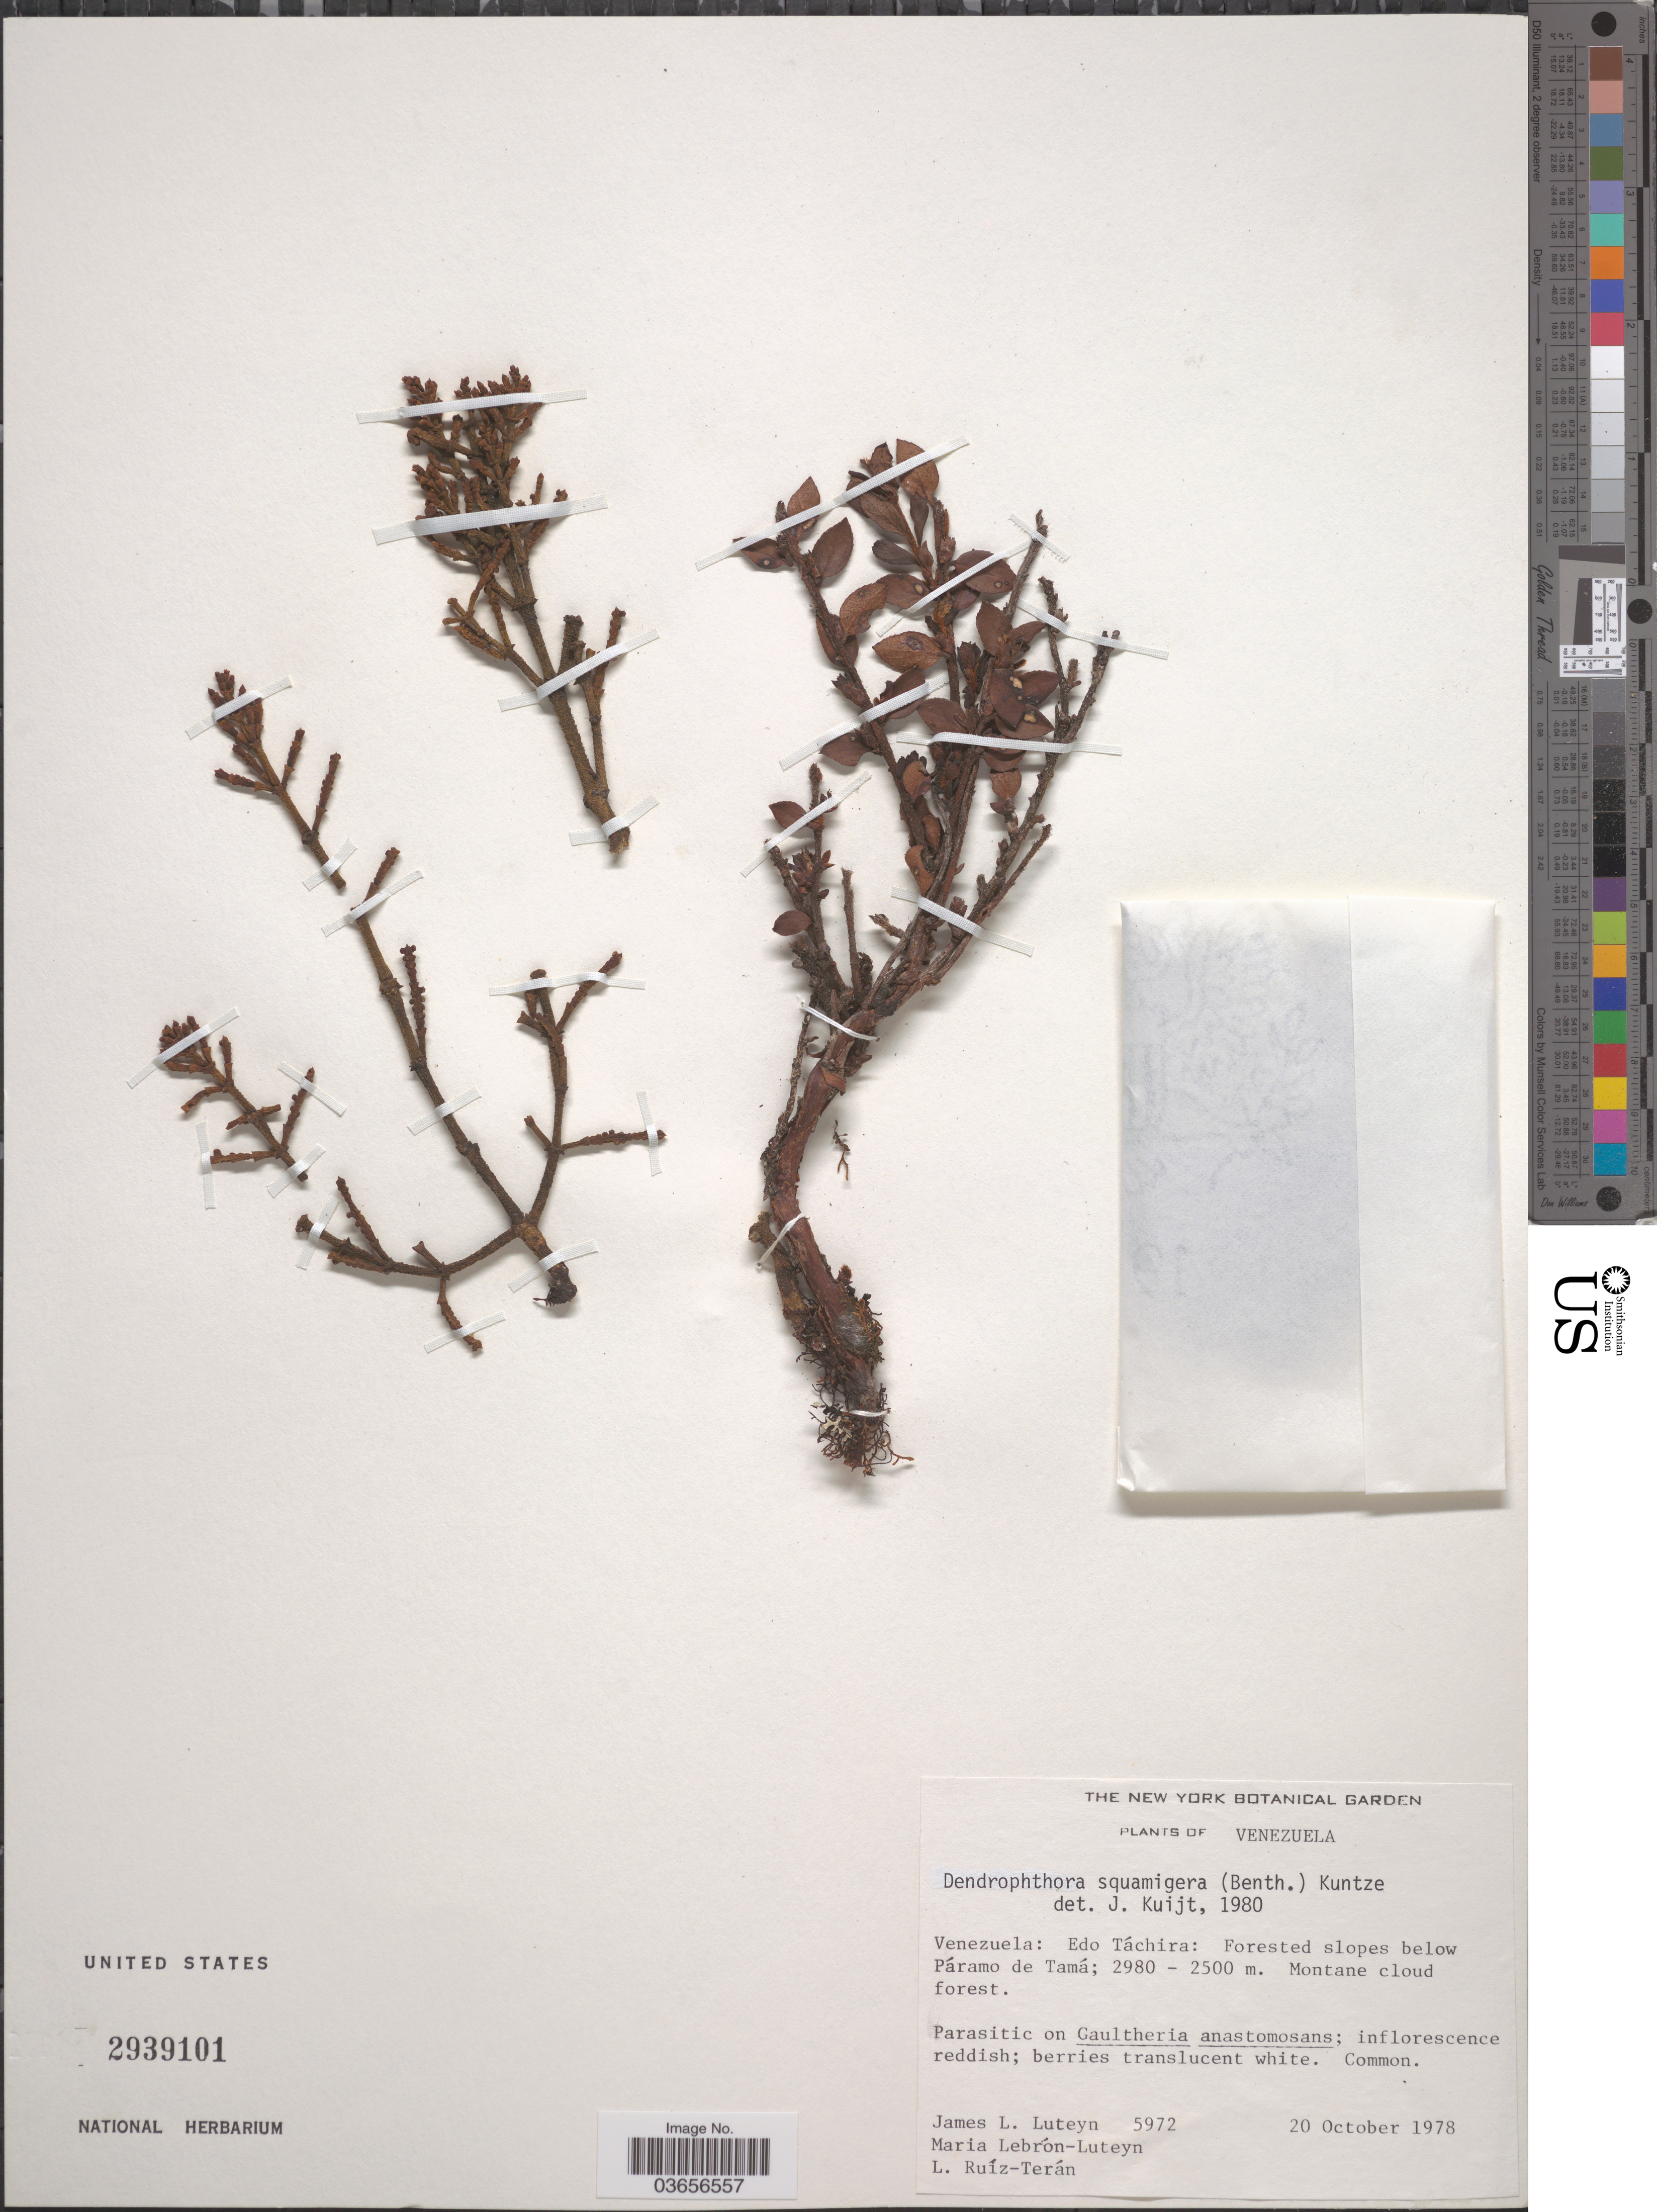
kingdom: Plantae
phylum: Tracheophyta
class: Magnoliopsida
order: Santalales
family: Viscaceae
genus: Dendrophthora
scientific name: Dendrophthora squamigera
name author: (Benth.) Kuntze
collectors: J. Luteyn, M. L. Lebrón-Luteyn & L. E. Ruíz-Terán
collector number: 5972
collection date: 1978-10-20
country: Venezuela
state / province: Tachira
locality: Forested slopes below Páramo de Tamá.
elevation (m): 2500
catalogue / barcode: US 2939101